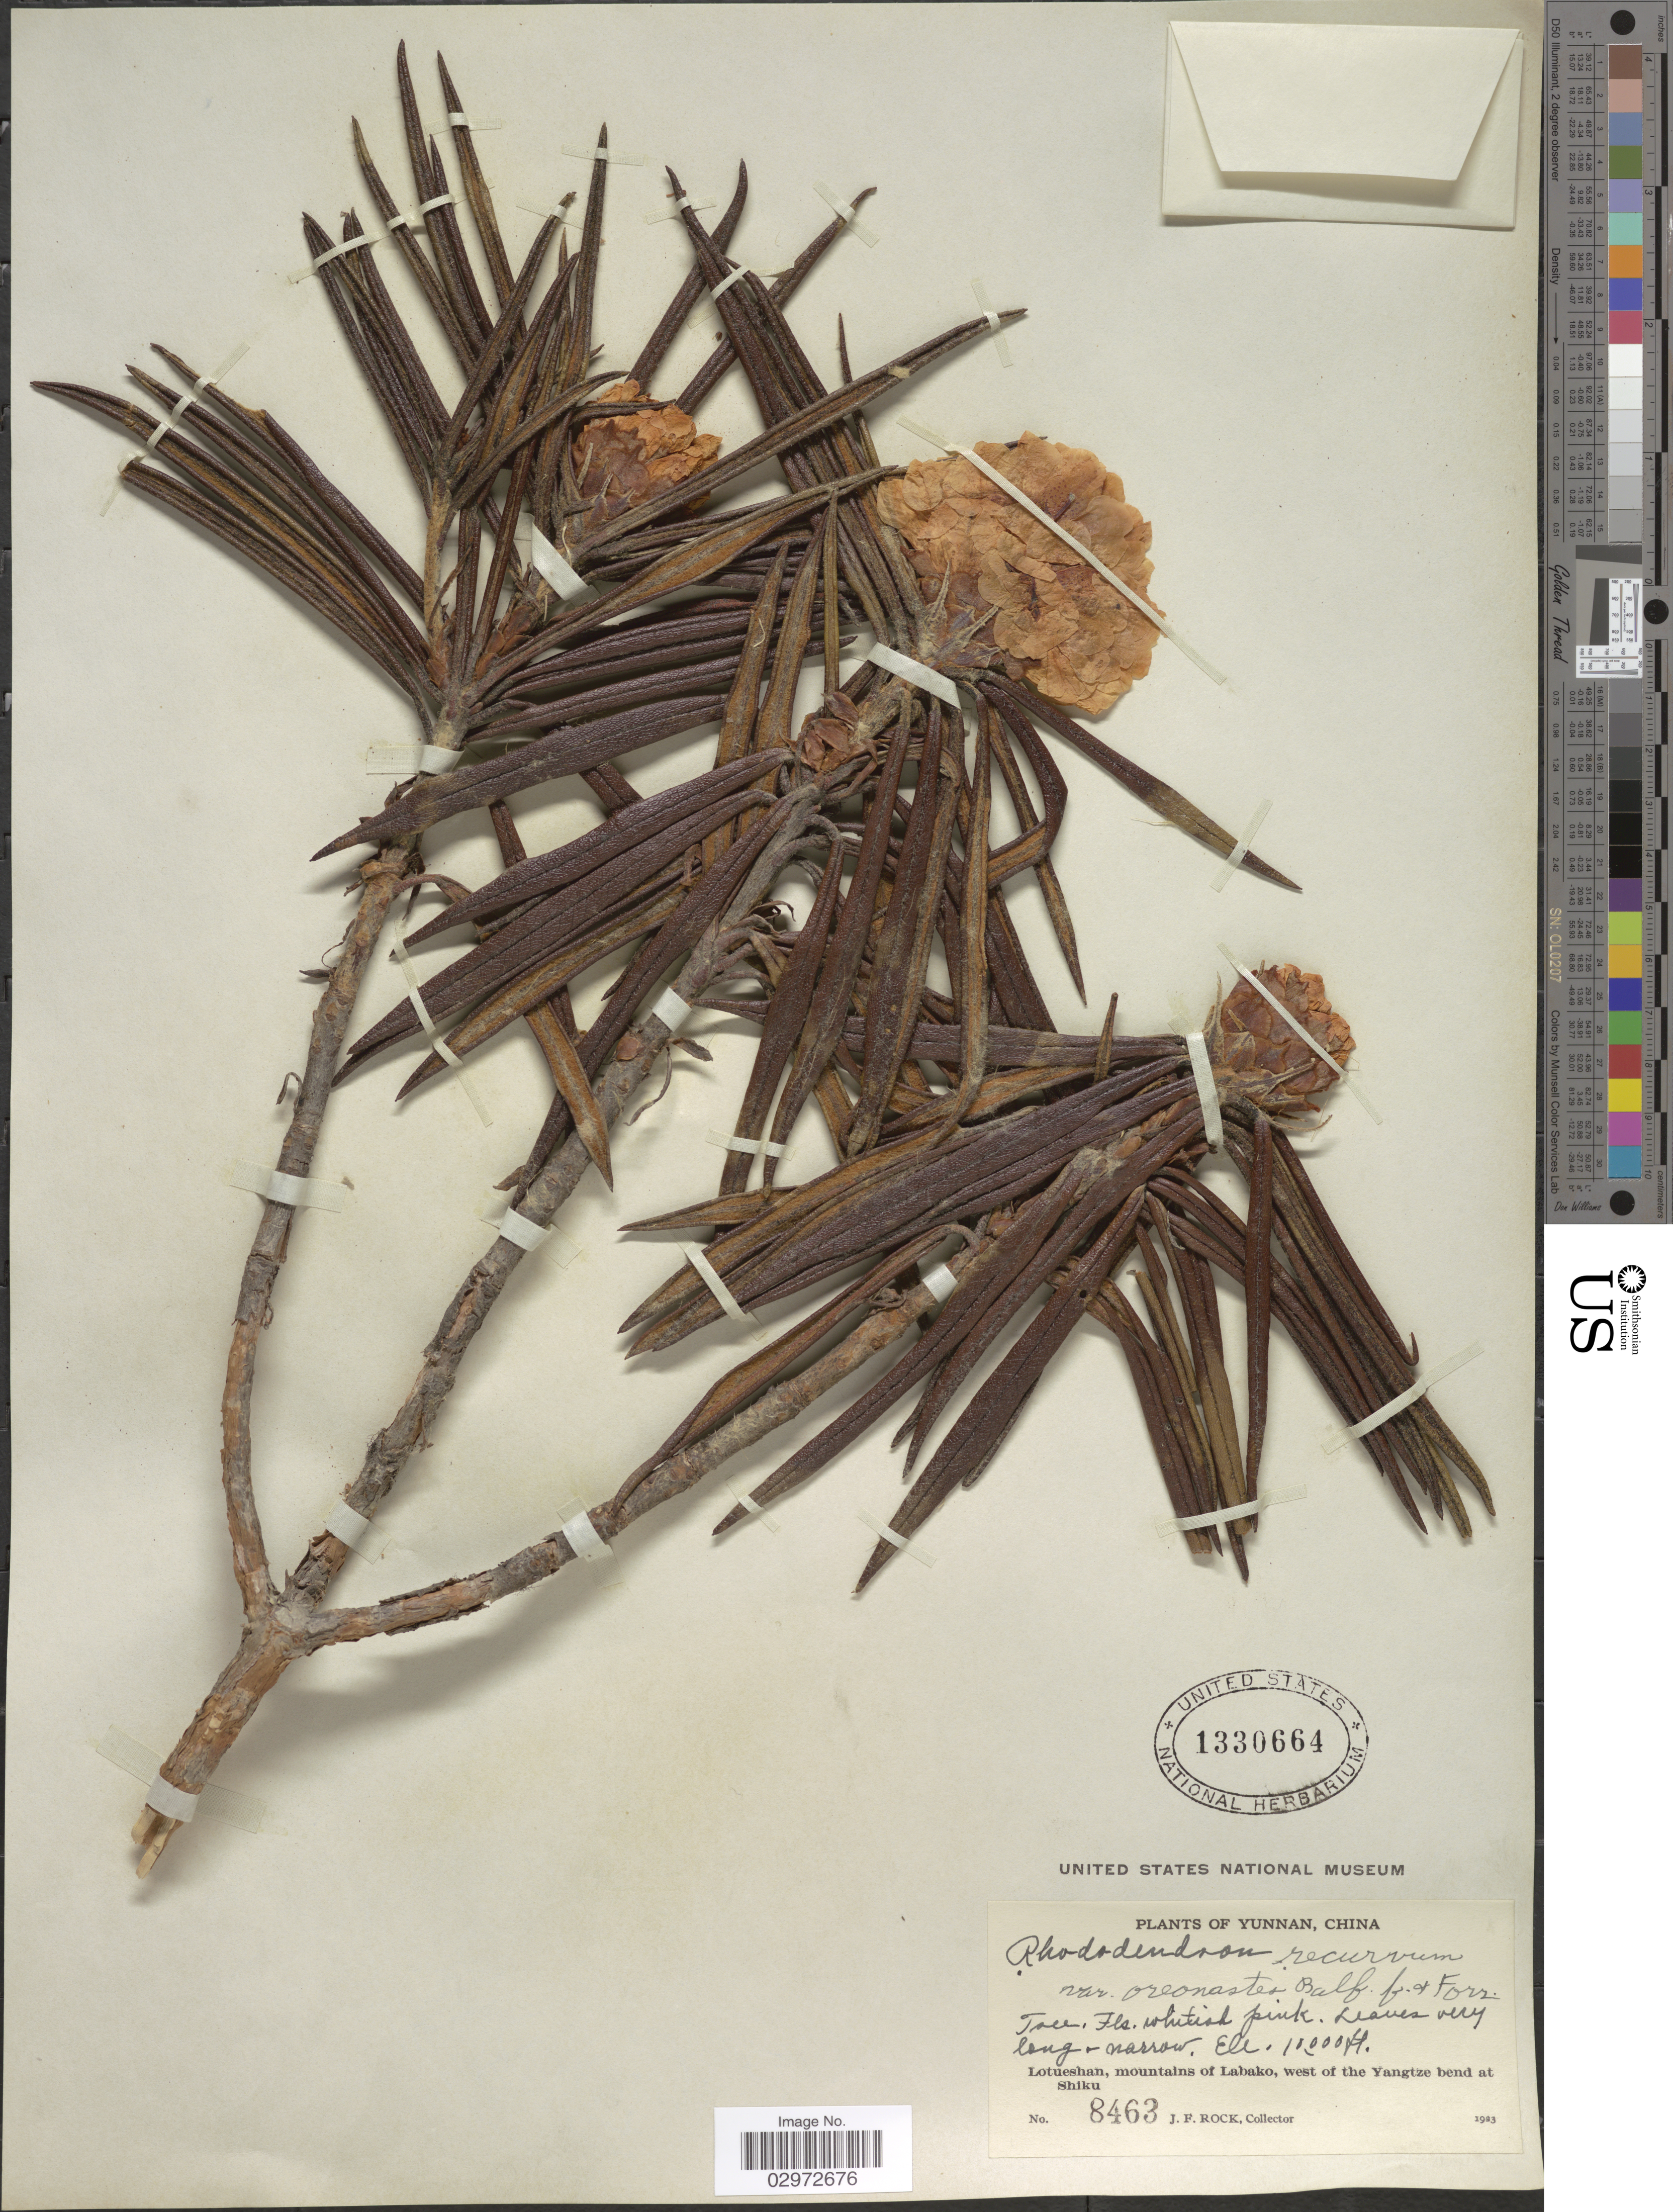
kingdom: Plantae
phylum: Tracheophyta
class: Magnoliopsida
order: Ericales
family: Ericaceae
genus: Rhododendron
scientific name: Rhododendron recurvum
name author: Balf. f. & Forrest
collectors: J. Rock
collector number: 8463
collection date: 1923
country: China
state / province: Yunnan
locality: Lotueshan, mountains of Labako, west of the Yangtze bend at Shiku.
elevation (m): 3048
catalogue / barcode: US 1330664